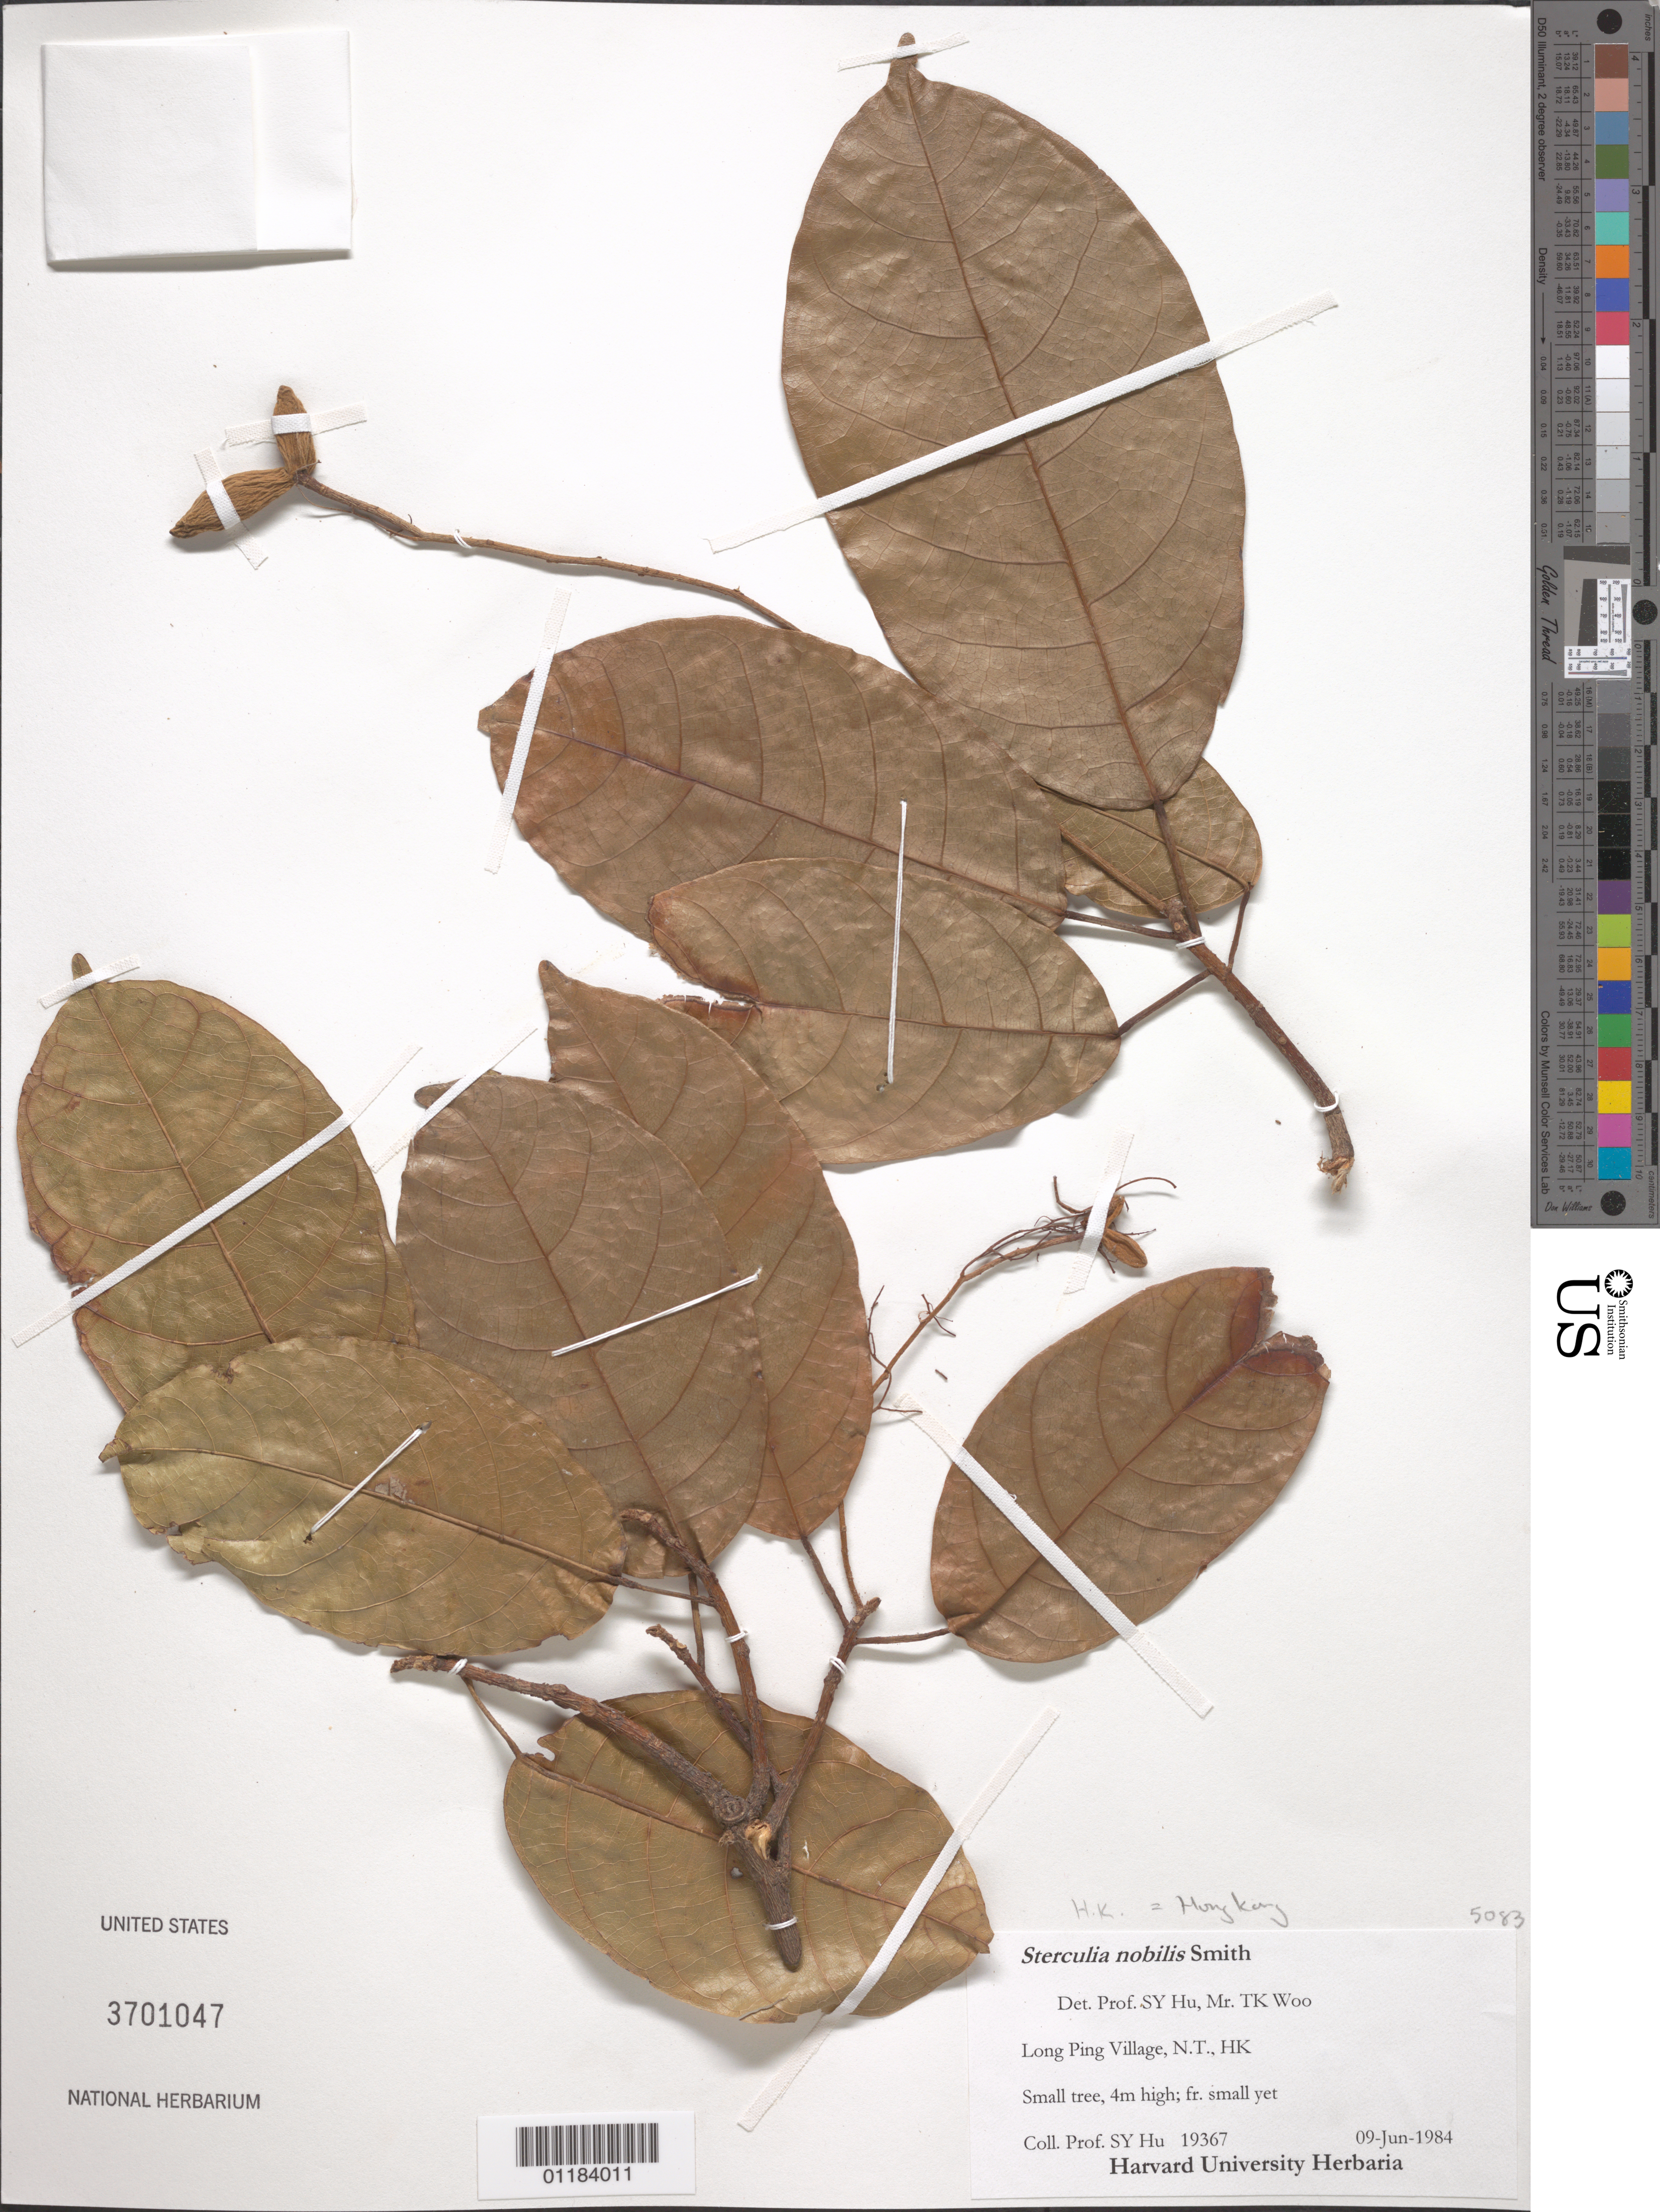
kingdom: Plantae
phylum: Tracheophyta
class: Magnoliopsida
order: Malvales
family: Malvaceae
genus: Sterculia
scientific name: Sterculia nobilis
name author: Sm.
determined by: Hu, S. Y.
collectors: S. Y. Hu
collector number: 19367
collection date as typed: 09-Jun-1984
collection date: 1984-06-09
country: China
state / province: Hong Kong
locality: Long Ping Village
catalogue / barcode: US 3701047